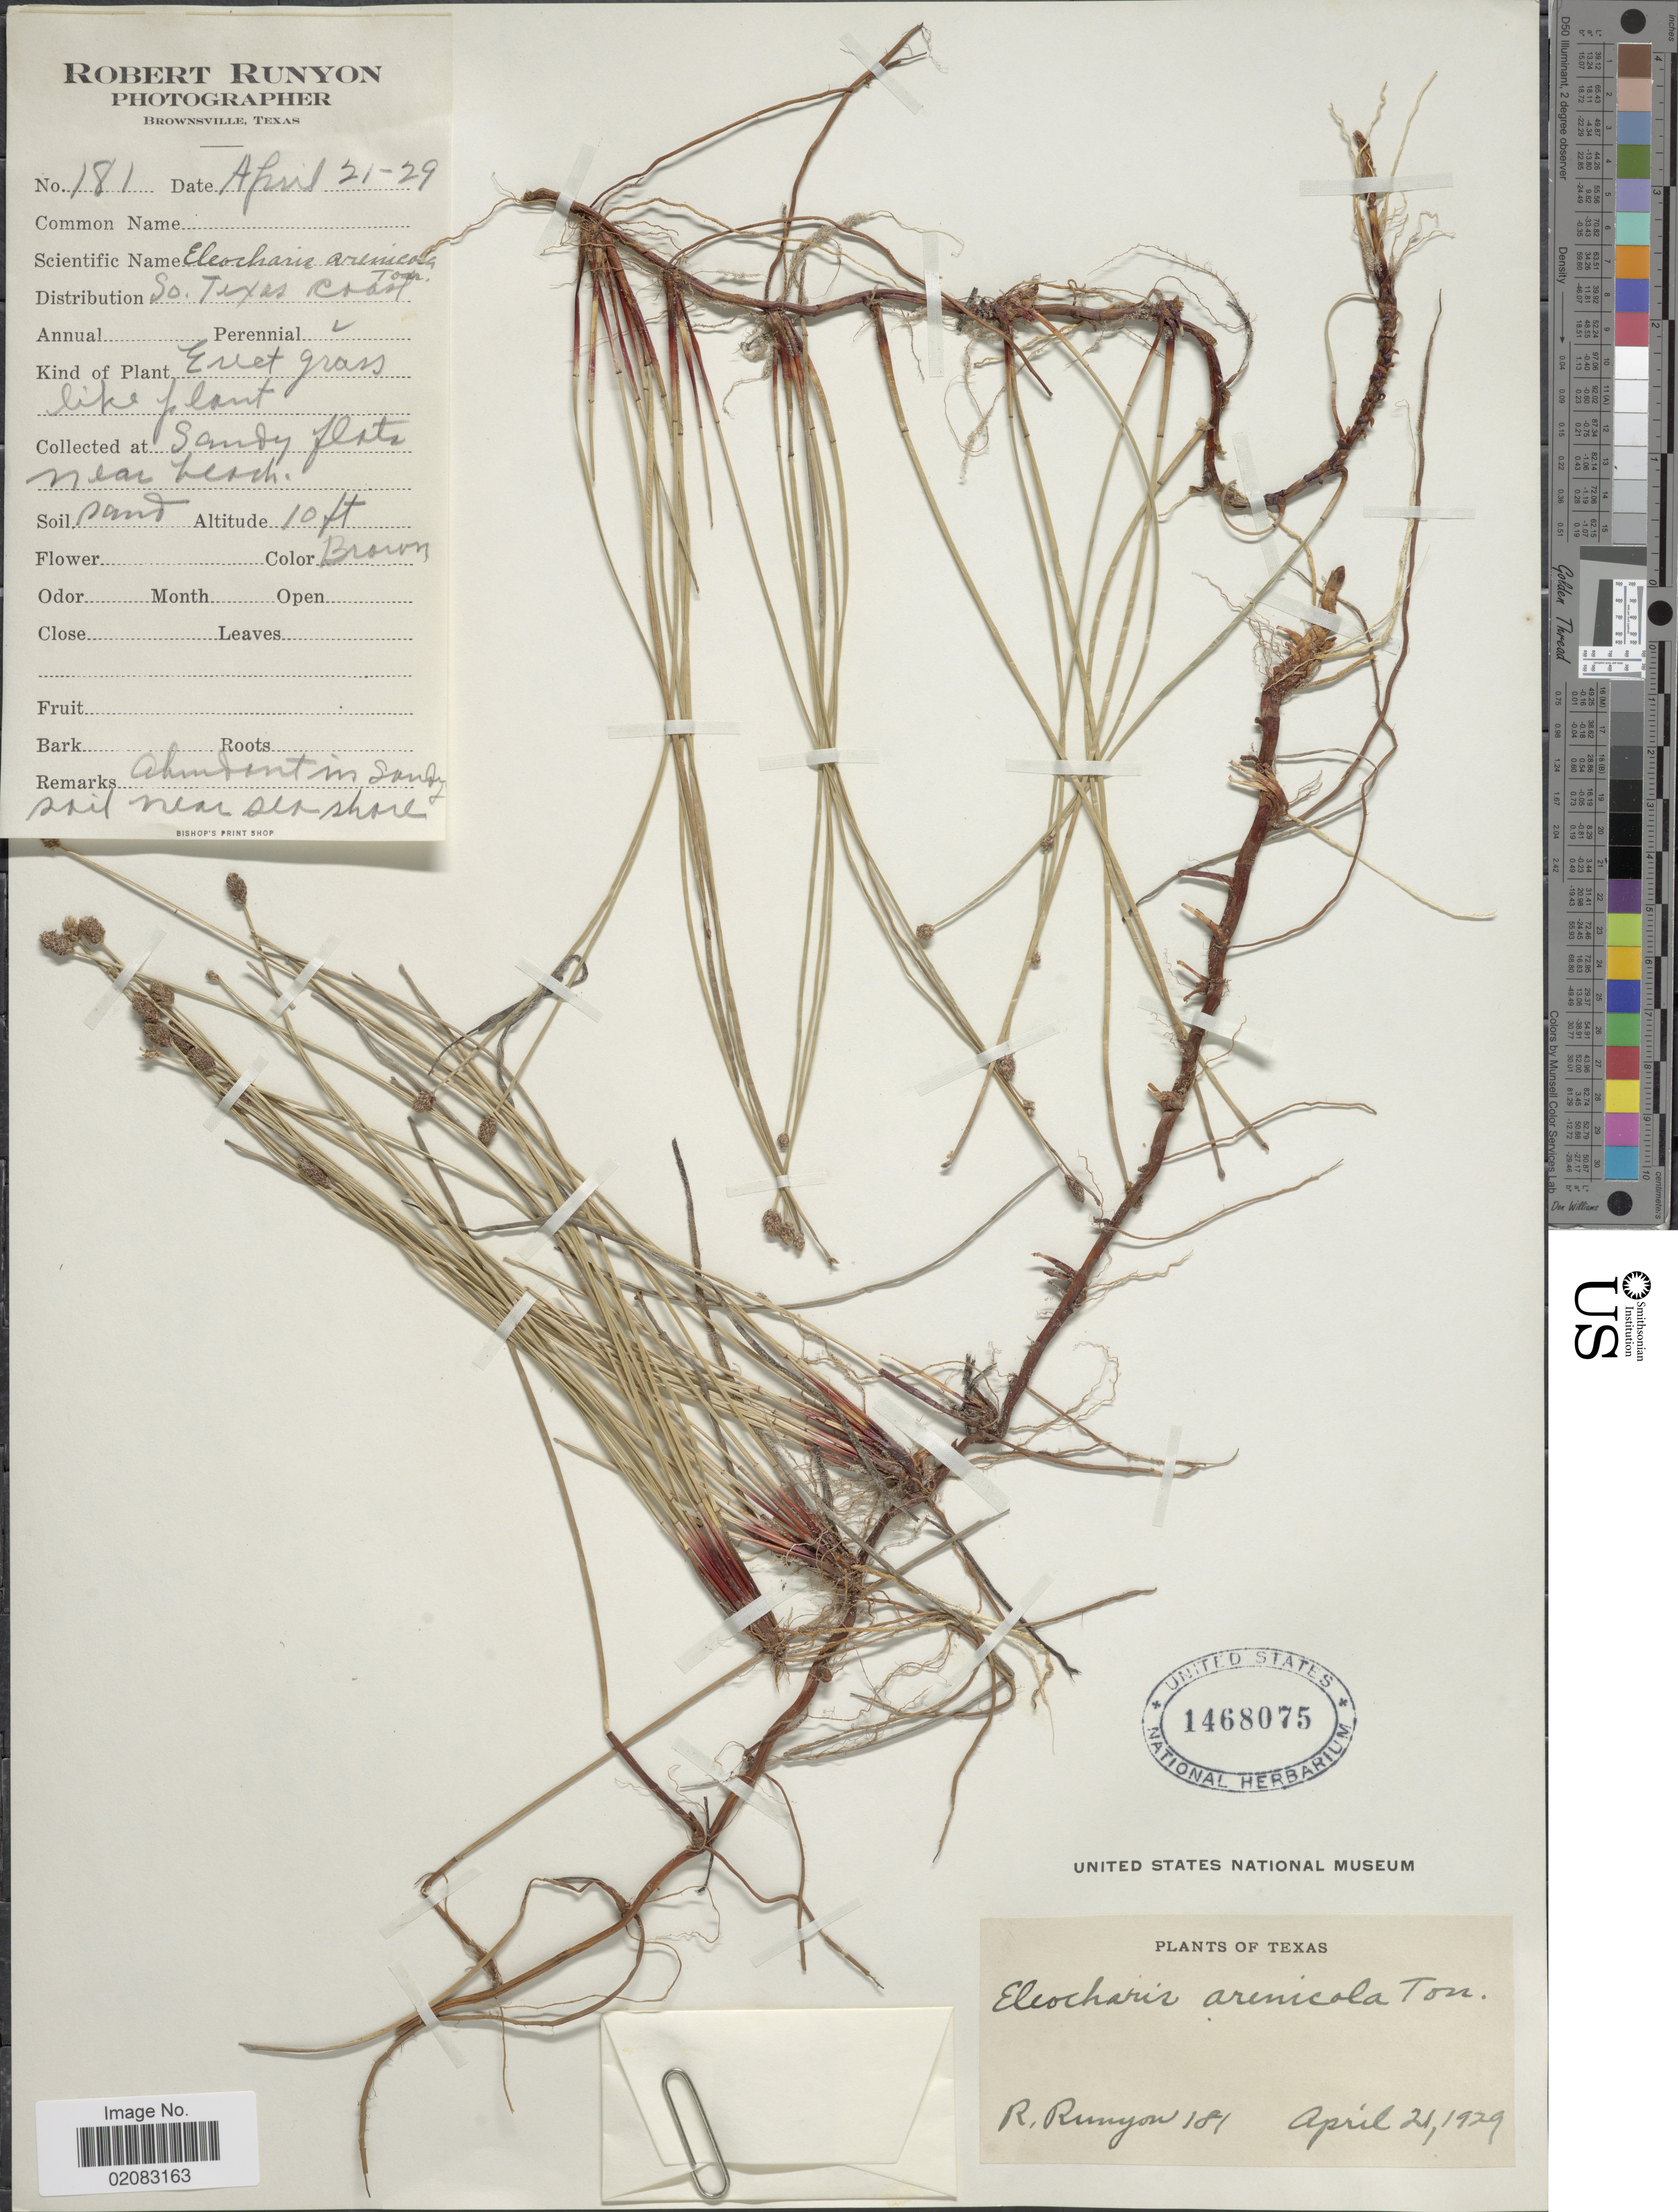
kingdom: Plantae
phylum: Tracheophyta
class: Liliopsida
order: Poales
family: Cyperaceae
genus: Eleocharis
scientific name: Eleocharis montevidensis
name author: Kunth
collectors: R. Runyon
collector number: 181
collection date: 1929-04-21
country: United States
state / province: Texas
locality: SO Texas Coast, Sandy flats near beach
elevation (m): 3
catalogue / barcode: US 1468075